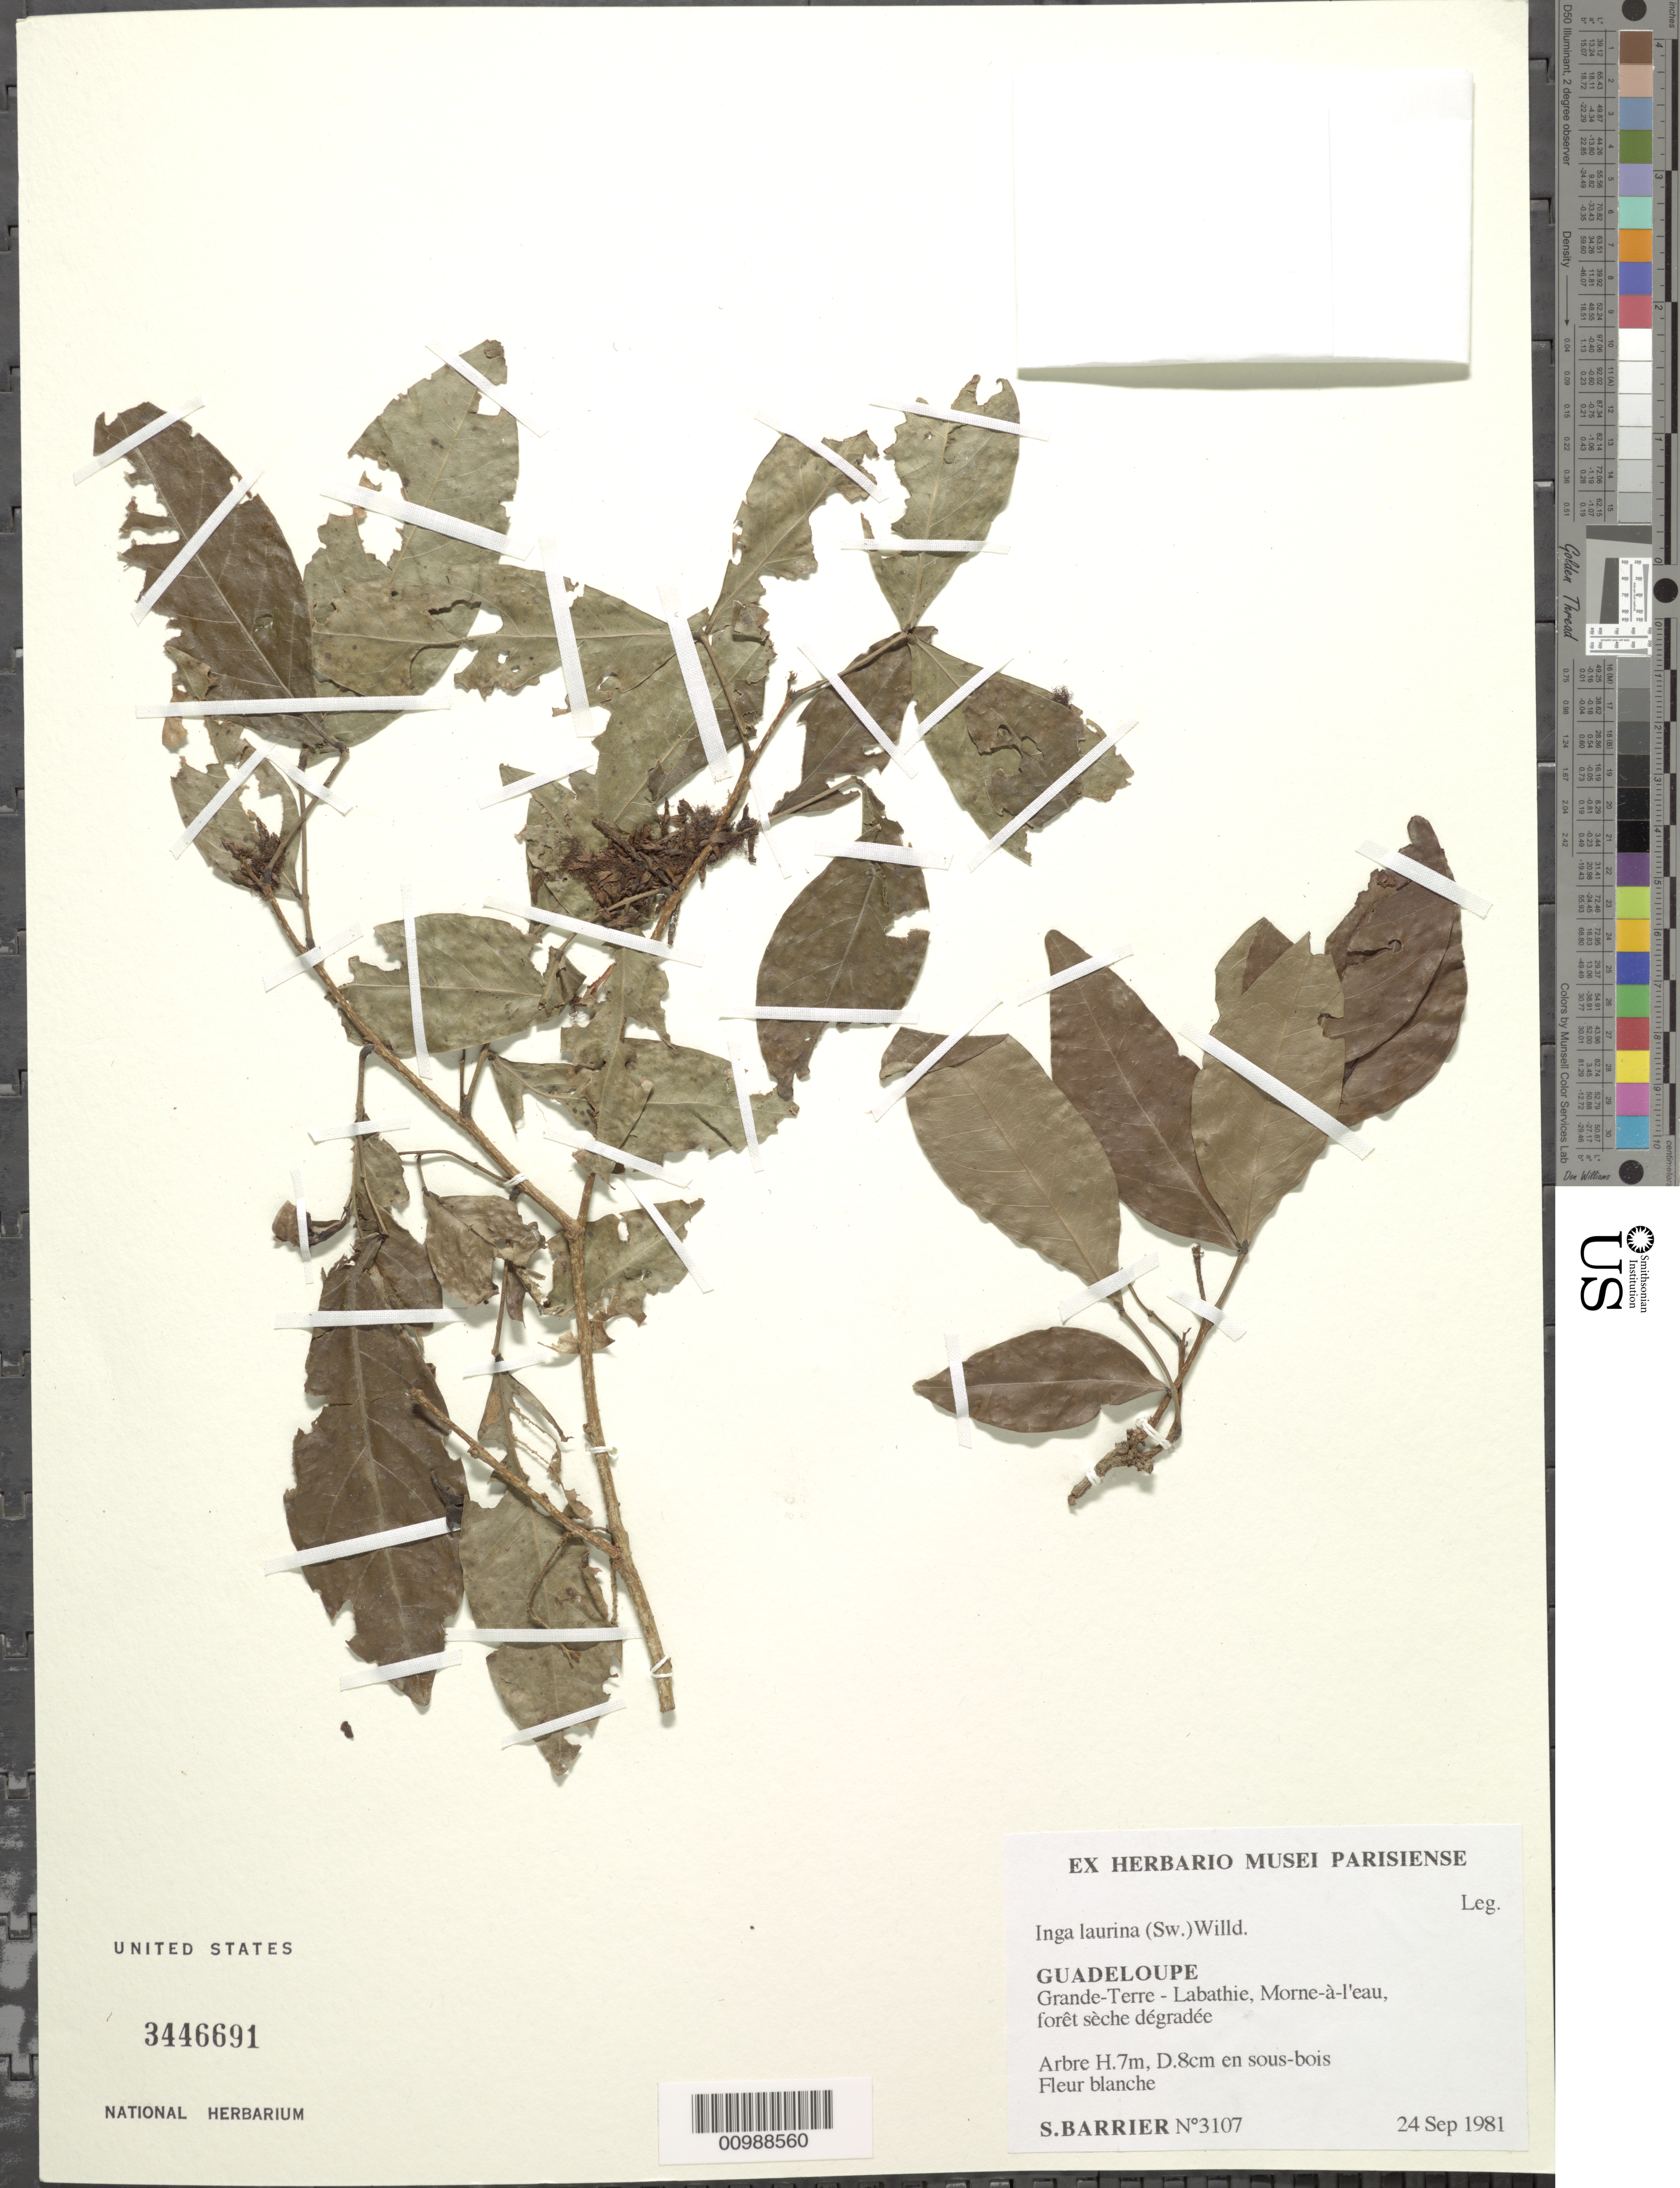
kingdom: Plantae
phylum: Tracheophyta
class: Magnoliopsida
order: Fabales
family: Fabaceae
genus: Inga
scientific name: Inga laurina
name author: (Sw.) Willd.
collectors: S. Barrier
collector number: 3107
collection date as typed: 24 Sep 1981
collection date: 1981-09-24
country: Guadeloupe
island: Grande Terre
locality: Grande-Terre: Labathe, Morne a l'eau.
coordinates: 0 N, 0 E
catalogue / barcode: US 3446691